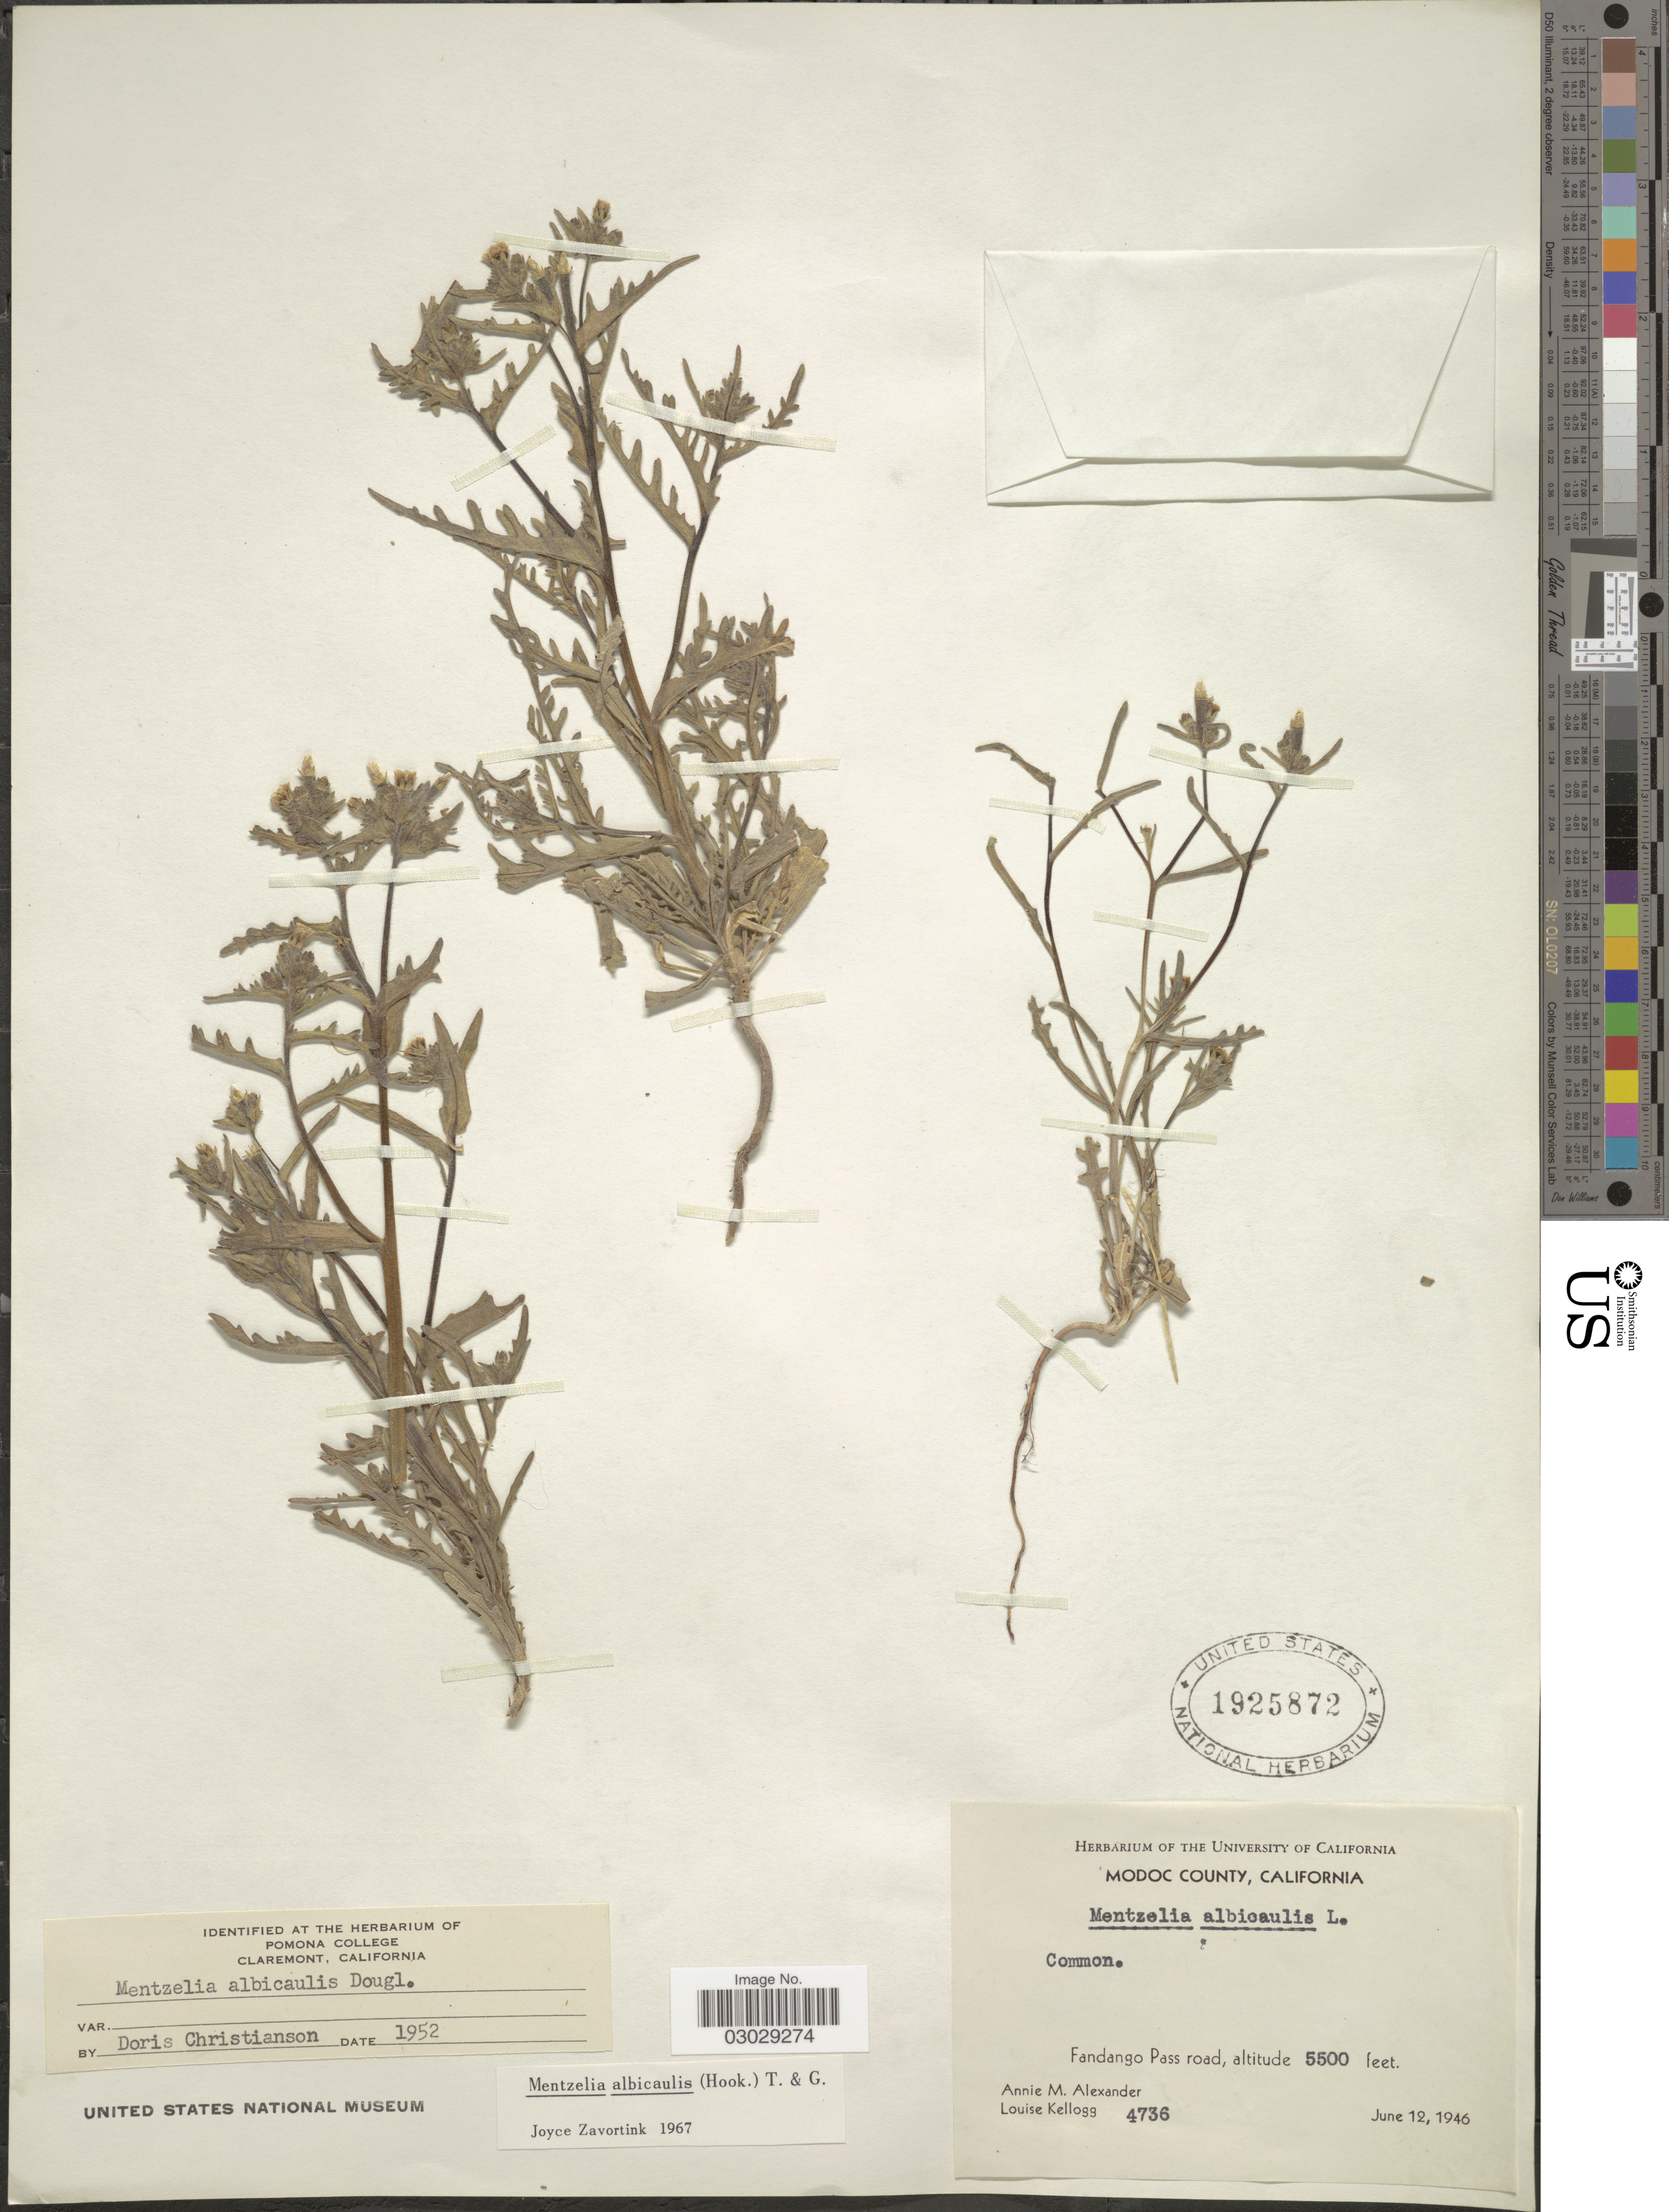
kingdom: Plantae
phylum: Tracheophyta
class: Magnoliopsida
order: Cornales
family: Loasaceae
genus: Mentzelia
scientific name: Mentzelia albicaulis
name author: (Douglas ex Hook.) Douglas ex Torr. & A. Gray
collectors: A. M. Alexander & L. Kellog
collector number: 4736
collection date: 1946-06-12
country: United States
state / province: California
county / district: Modoc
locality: Modoc County. Fandango Pass road.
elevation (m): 1676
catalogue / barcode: US 1925872